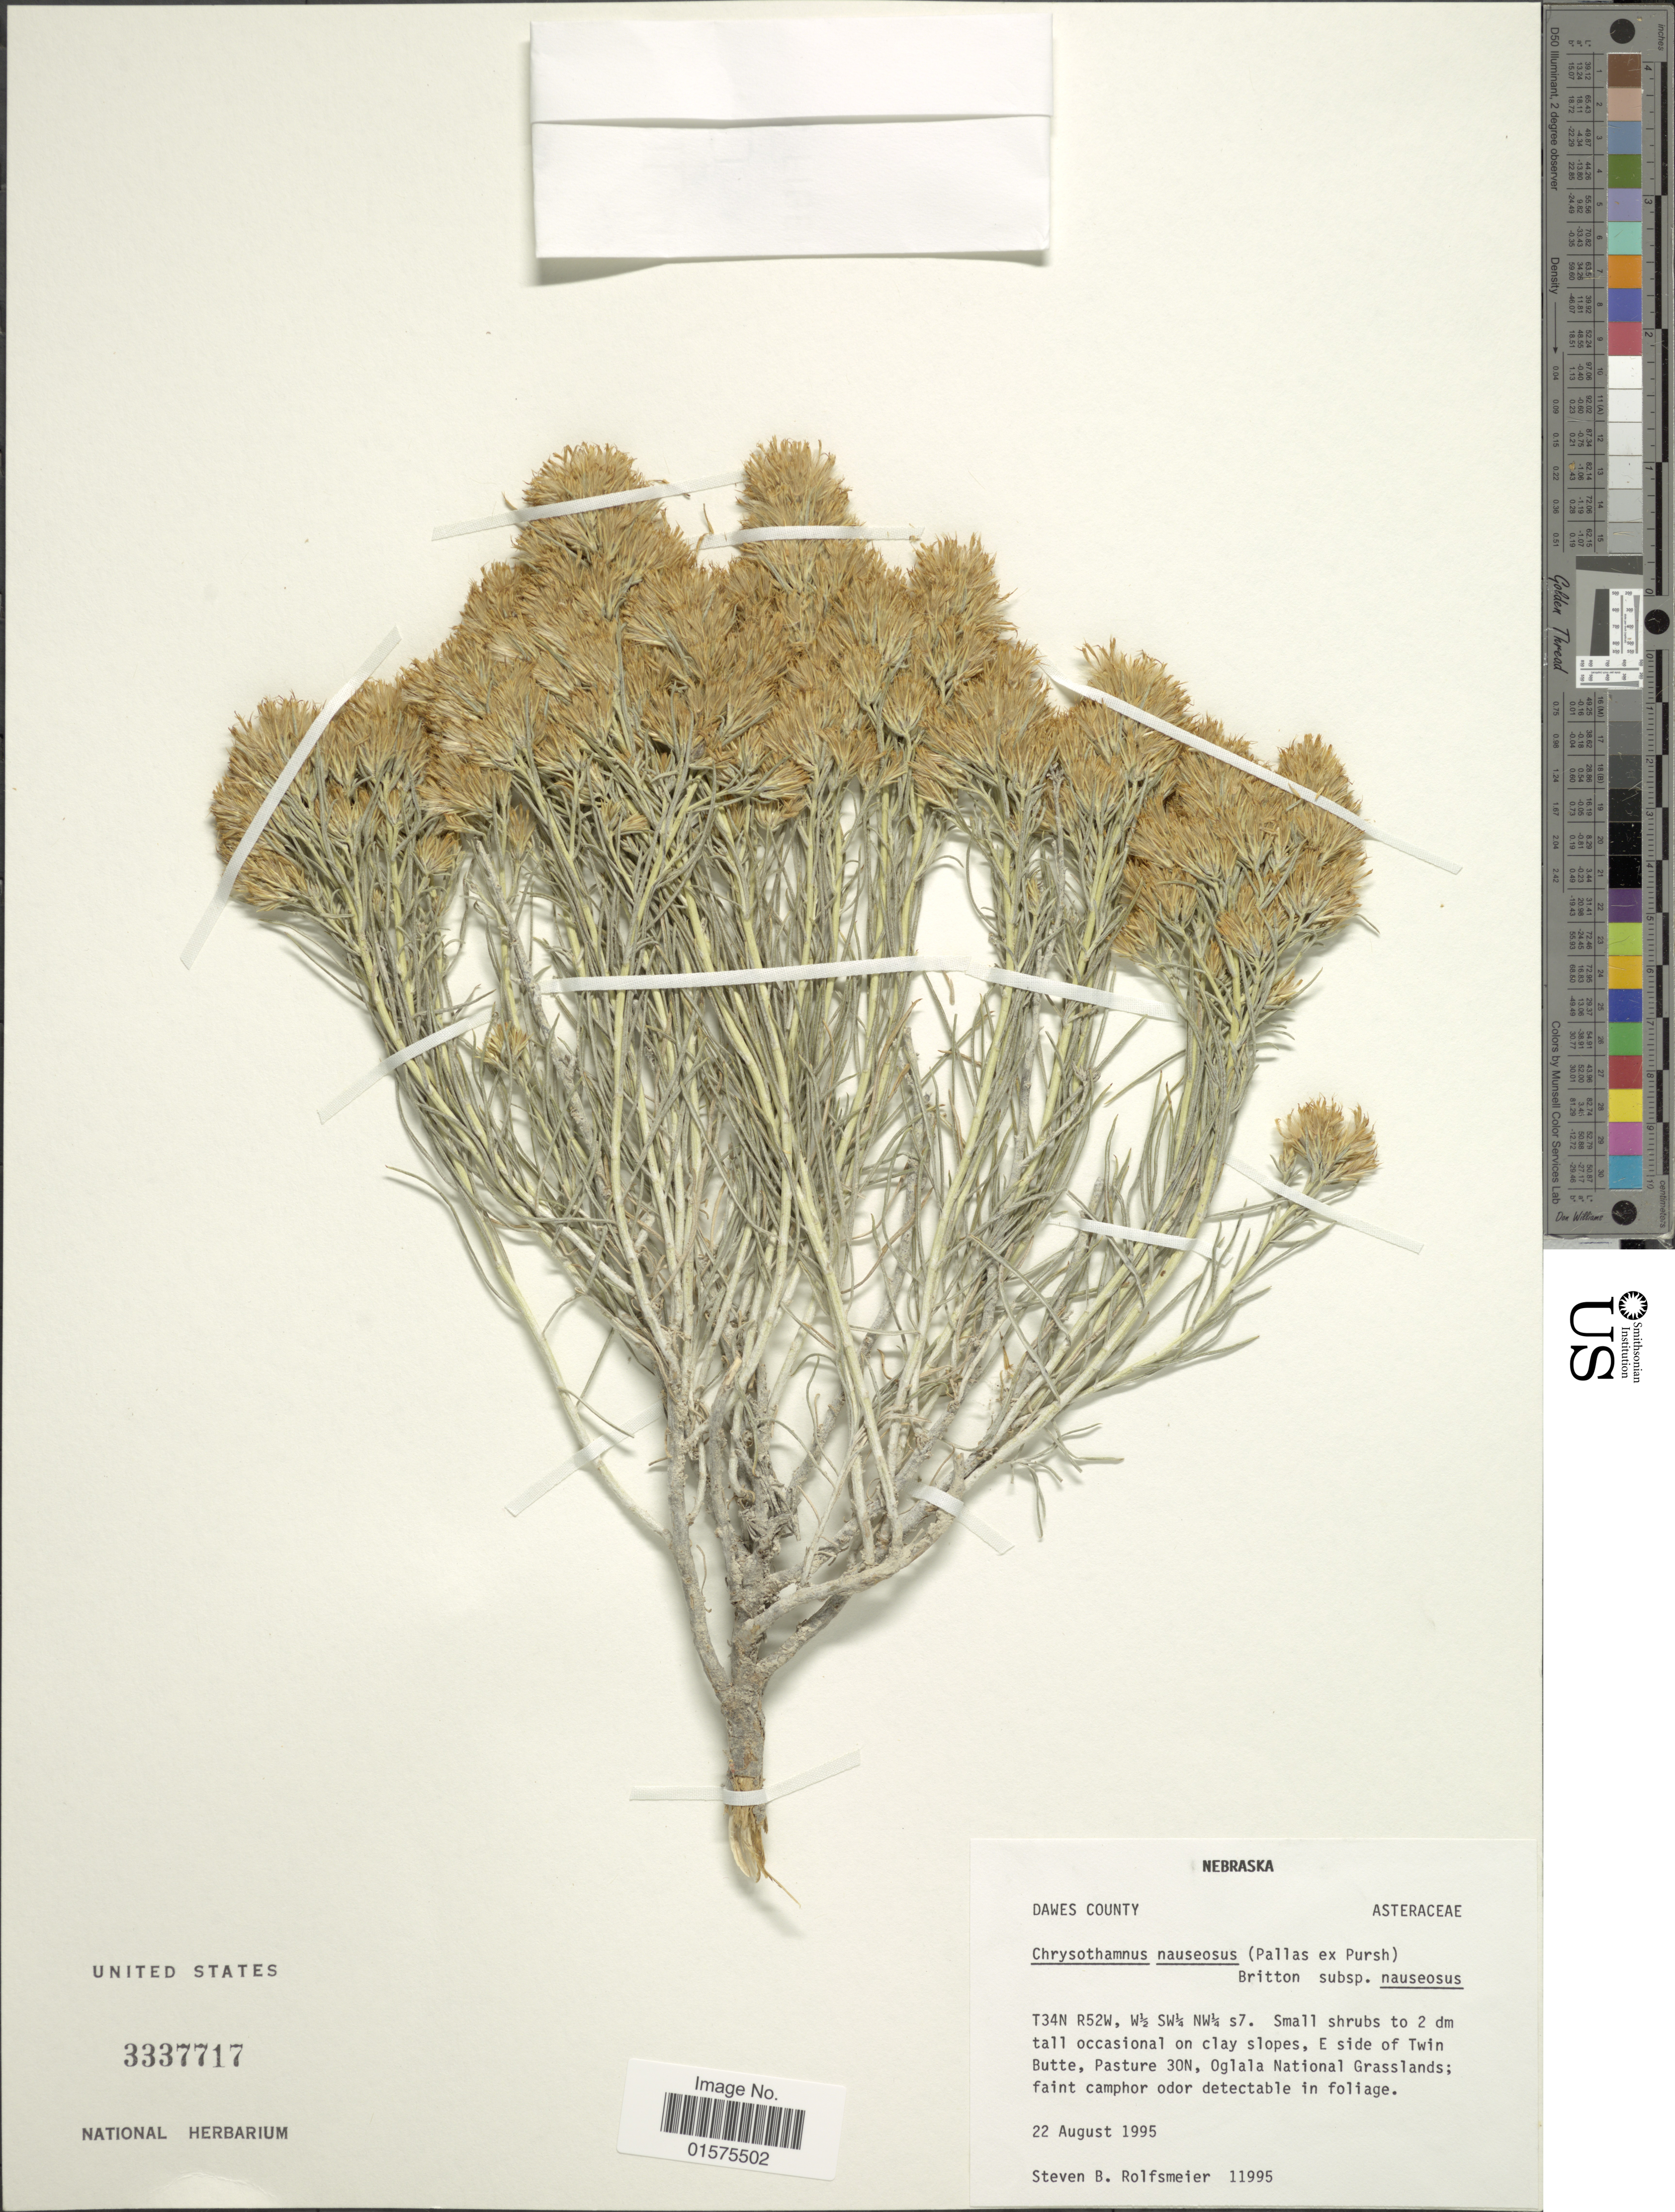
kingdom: Plantae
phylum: Tracheophyta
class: Magnoliopsida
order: Asterales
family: Asteraceae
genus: Ericameria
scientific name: Ericameria nauseosa var. nauseosa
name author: (Pall. ex Pursh) G.L. Nesom & G.I. Baird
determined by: Urbatsch, Lowell E., Curator (LSU), Louisiana State University (UNITED STATES)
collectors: S. Rolfsmeier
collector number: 11995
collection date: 1995-08-22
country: United States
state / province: Nebraska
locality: Dawes County. T34N R52W, W½ SW¼ NW¼ s7. E side of Twin Butte, Pasture 30N, Oglala National Grasslands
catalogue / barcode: US 3337717